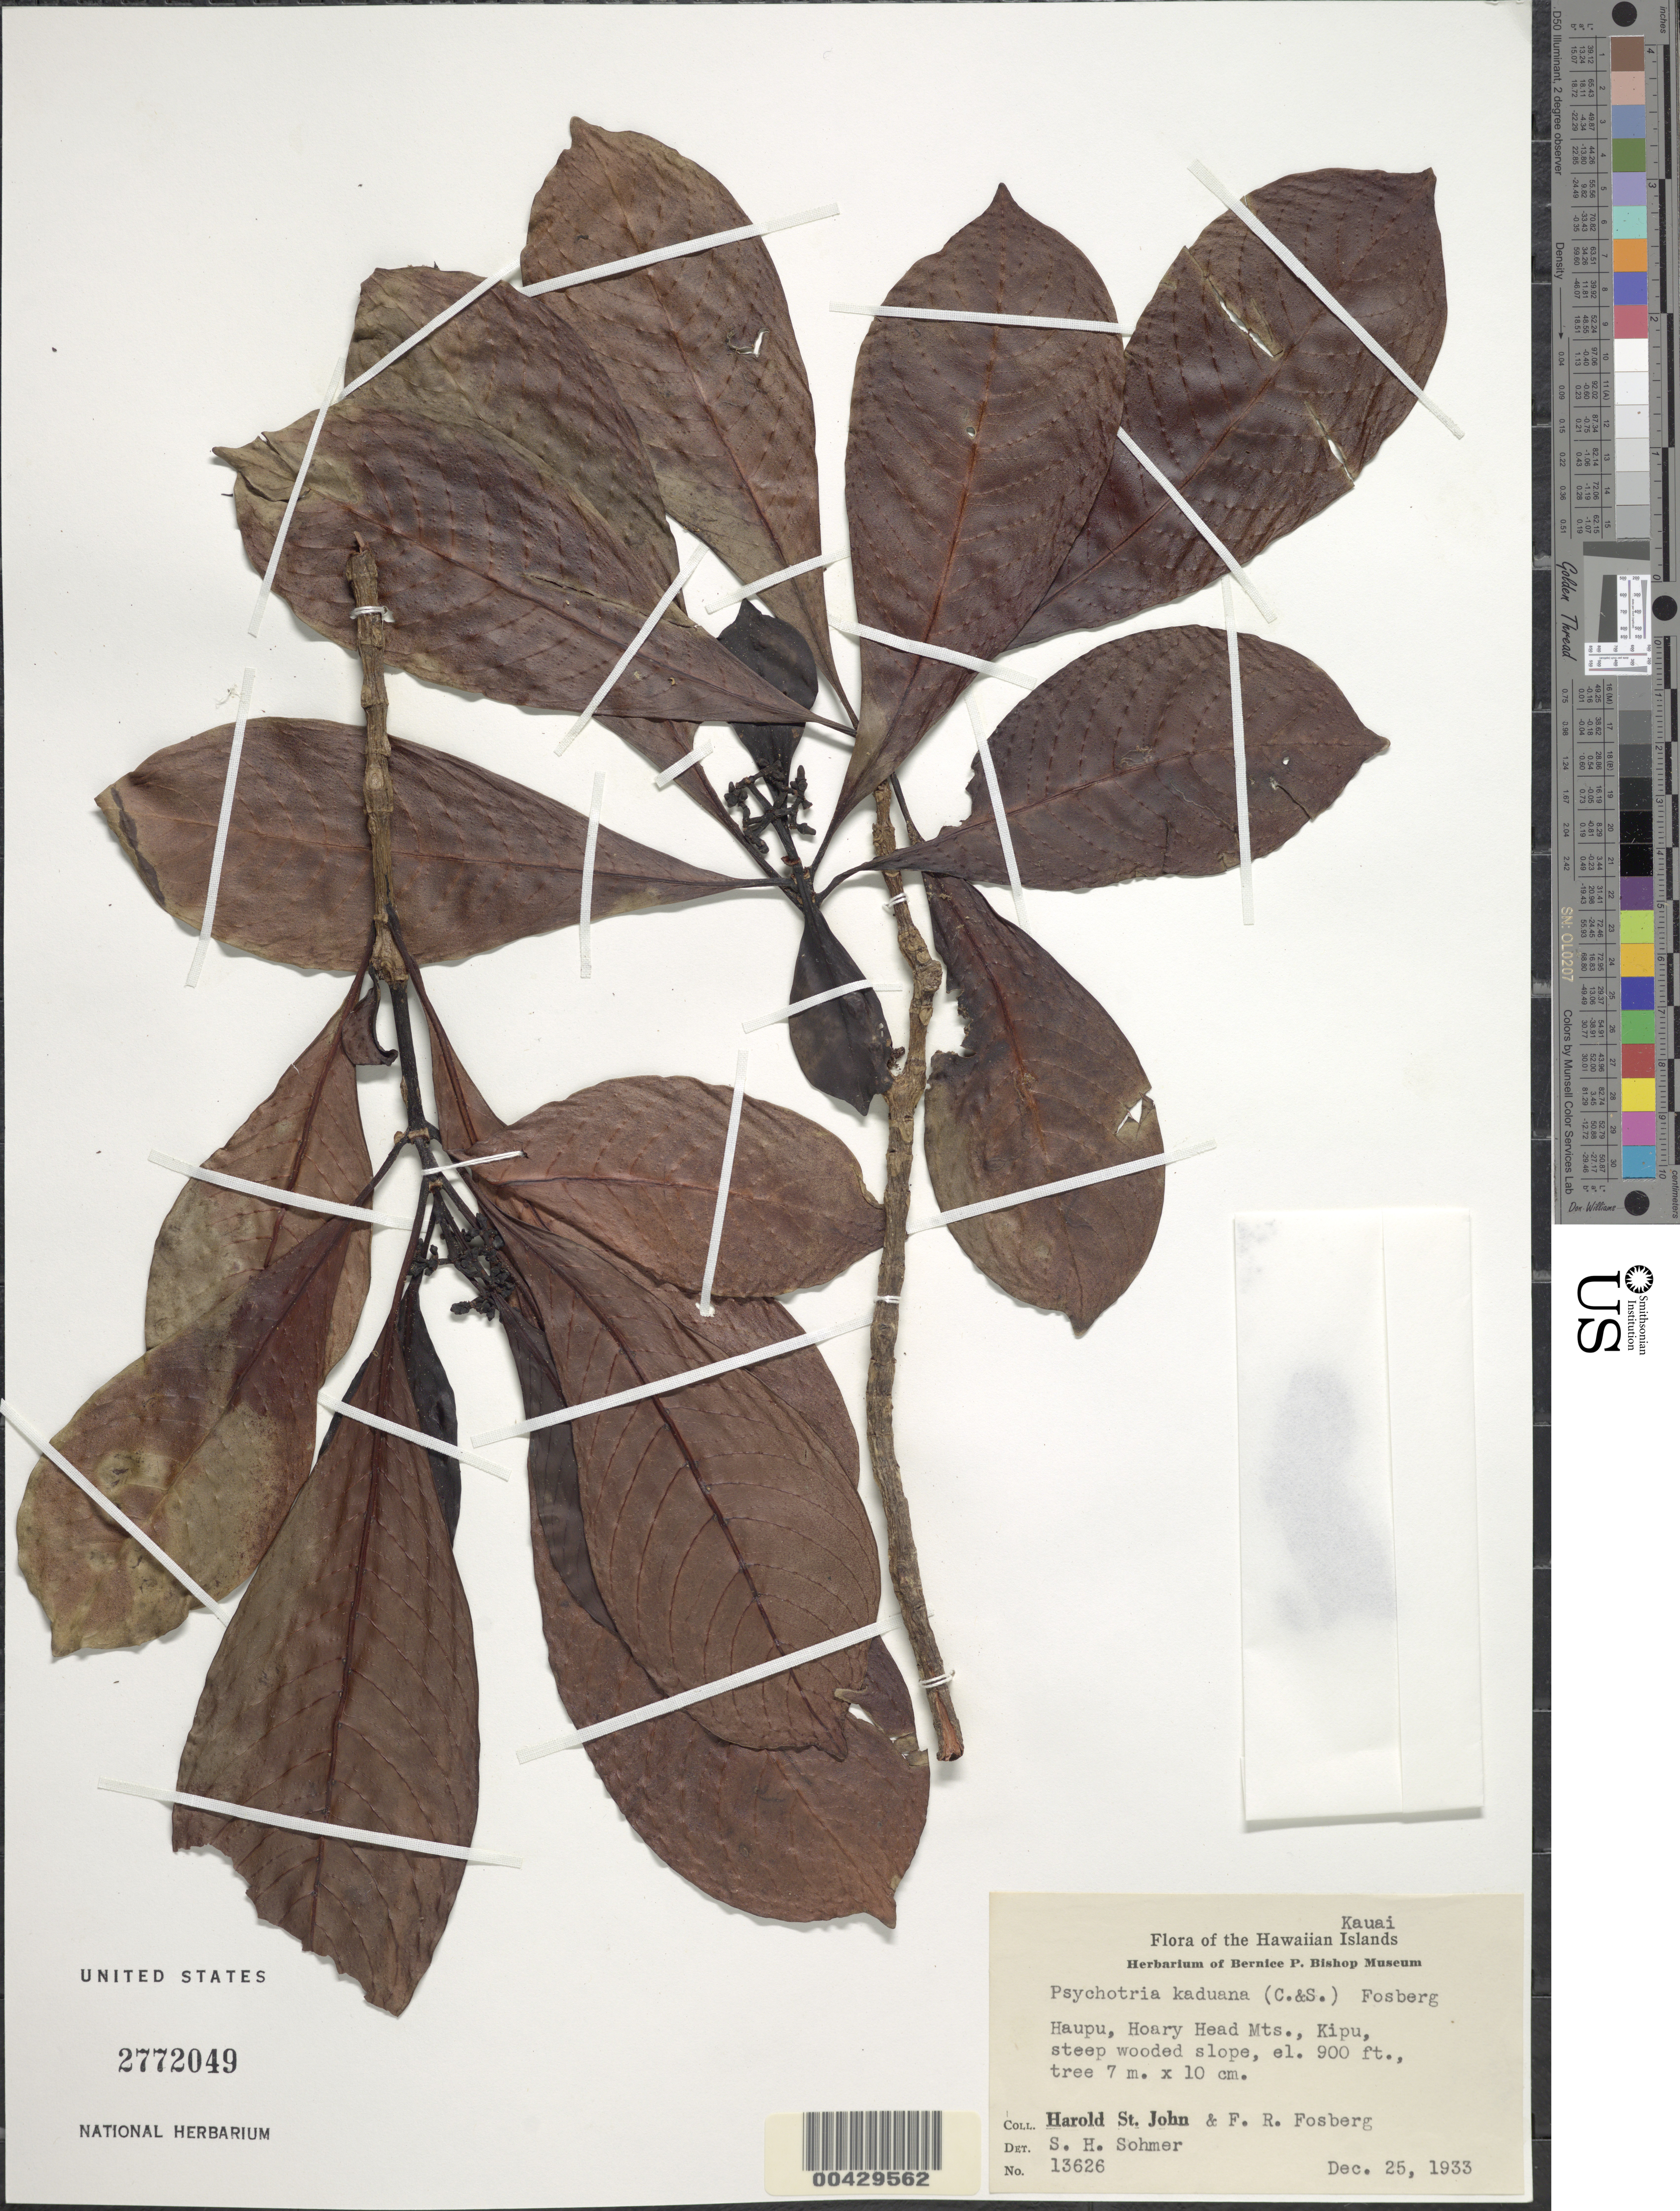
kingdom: Plantae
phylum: Tracheophyta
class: Magnoliopsida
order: Gentianales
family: Rubiaceae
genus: Psychotria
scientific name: Psychotria kaduana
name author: (Cham. & Schltdl.) Fosberg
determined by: Sohmer, S. H.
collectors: H. St. John & F. R. Fosberg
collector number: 13626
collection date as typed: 25 Dec 1933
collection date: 1933-12-25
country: United States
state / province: Hawaii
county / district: Kauai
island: Kaua'i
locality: Haupu, Hoary Head Mts., Kipu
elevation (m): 274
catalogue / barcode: US 2772049